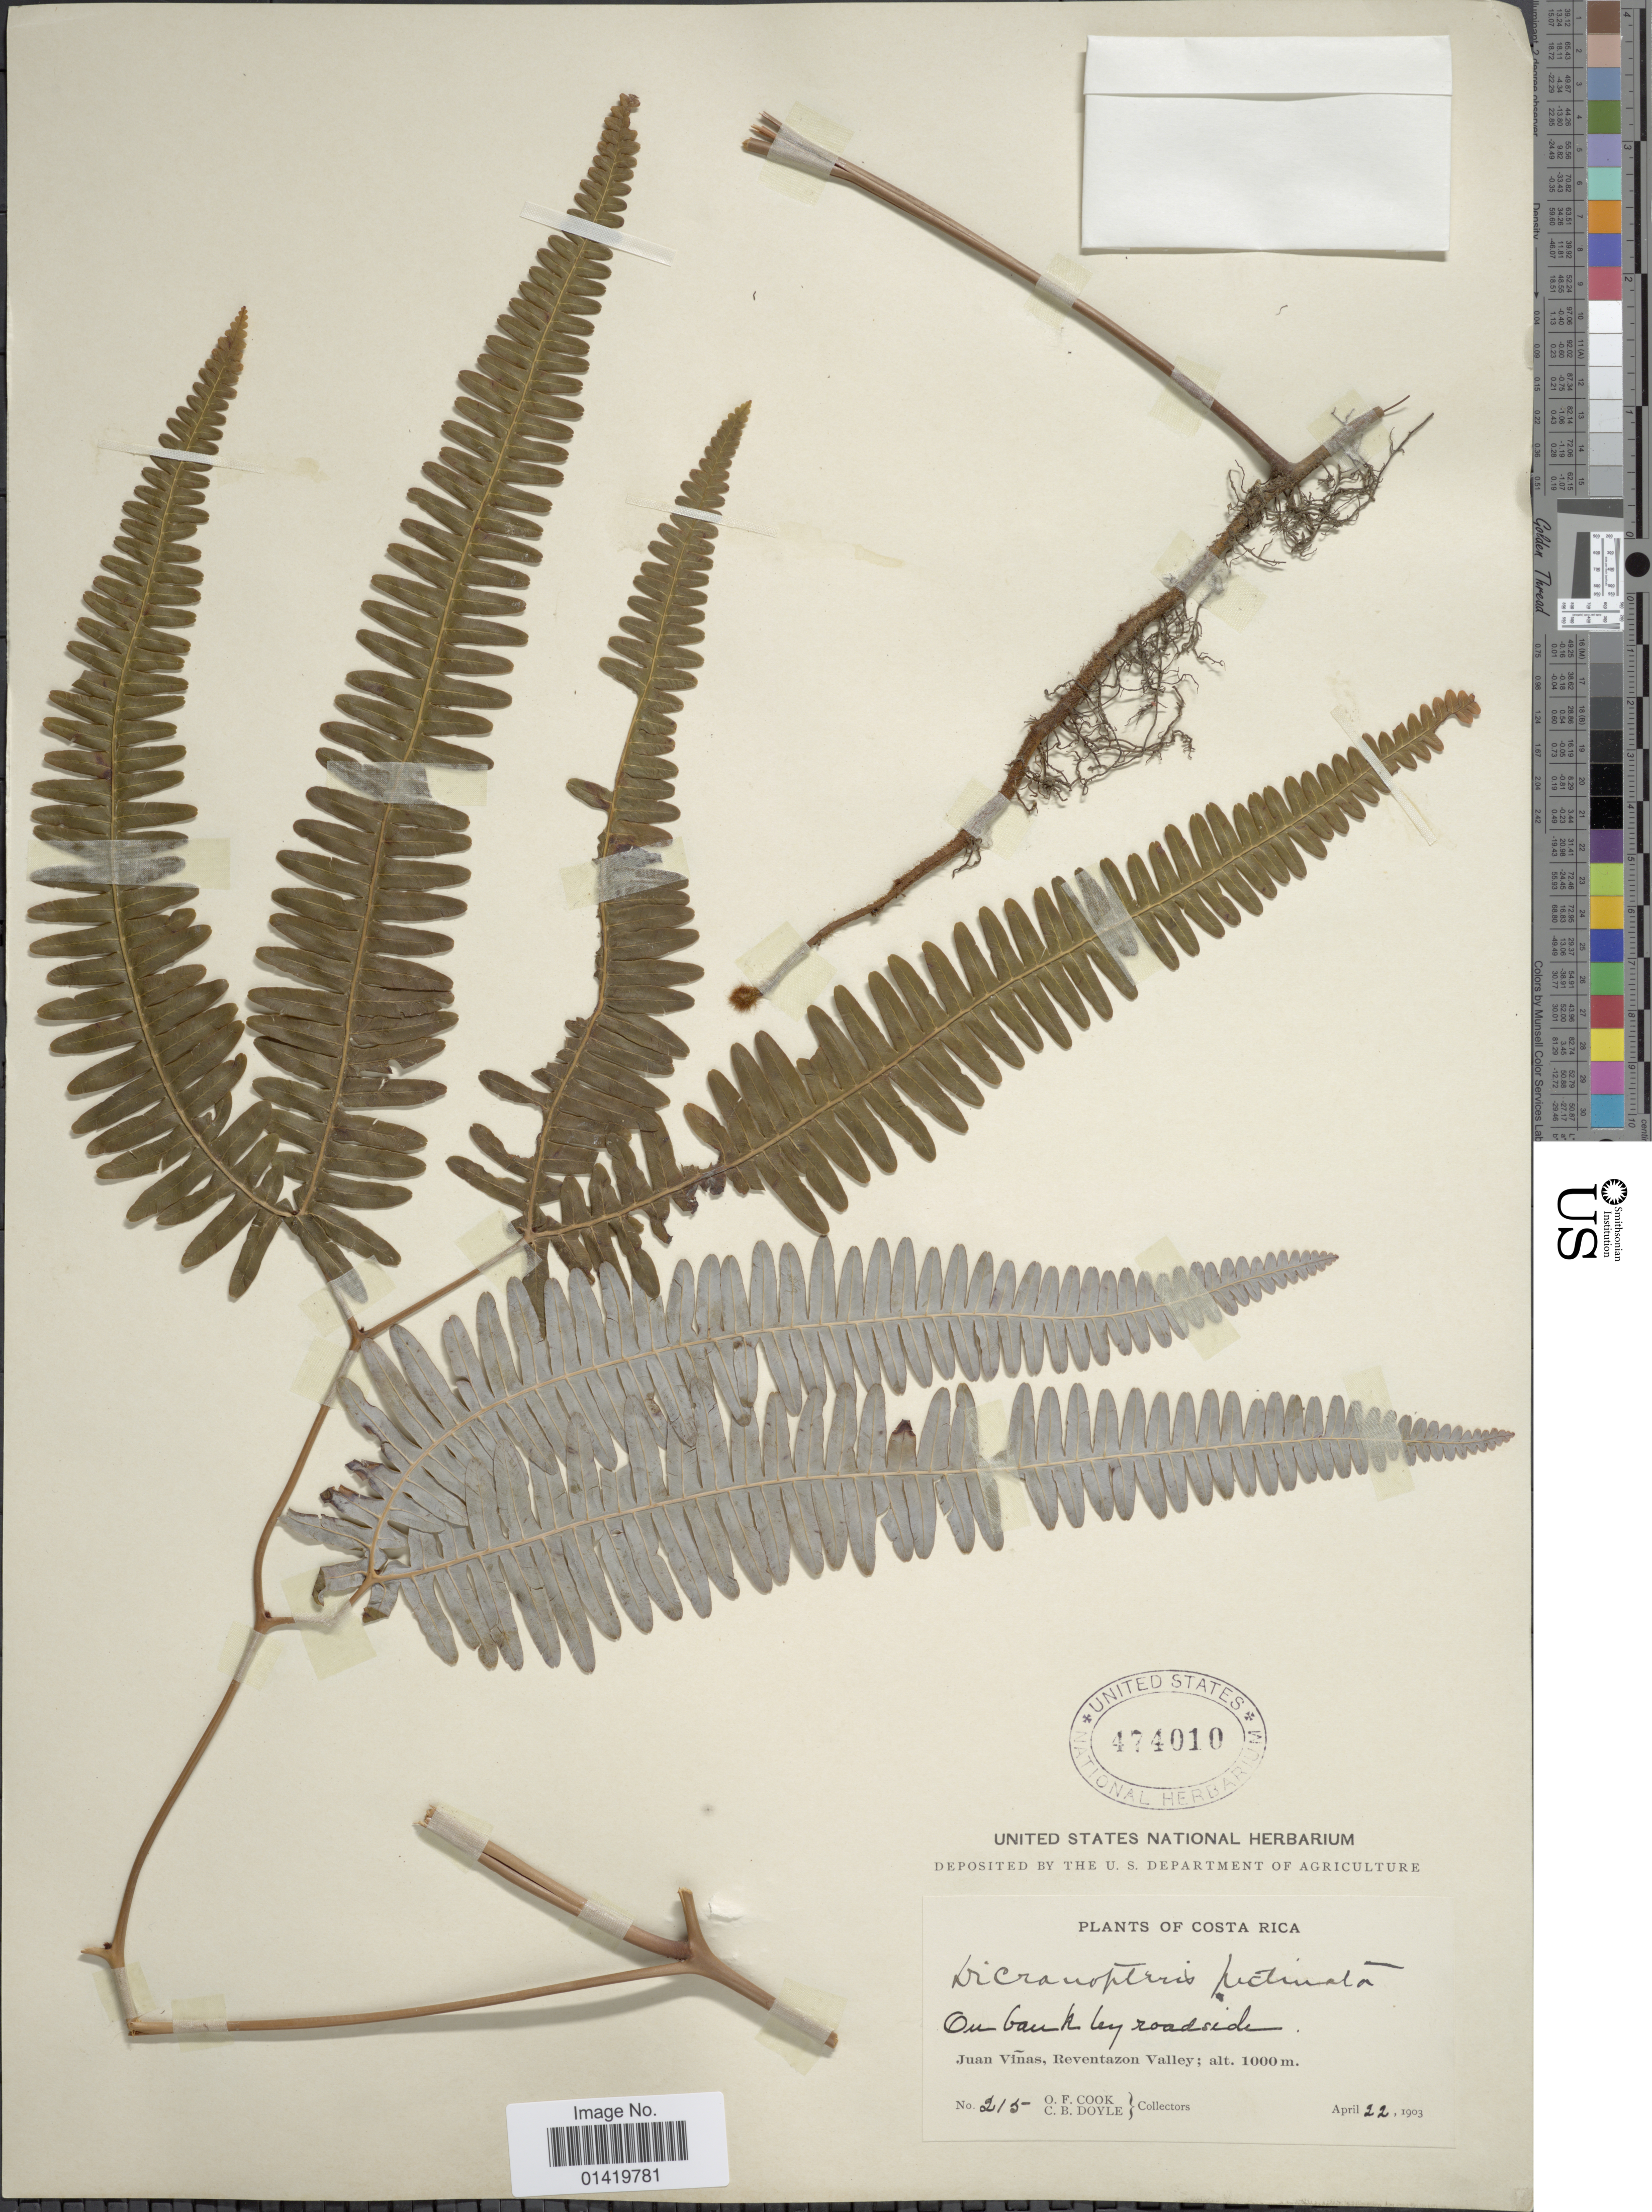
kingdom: Plantae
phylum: Tracheophyta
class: Polypodiopsida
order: Gleicheniales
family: Gleicheniaceae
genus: Gleichenella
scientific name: Gleichenella pectinata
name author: (Willd.) Ching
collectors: O. F. Cook & C. Doyle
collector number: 215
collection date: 1903-04-22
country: Costa Rica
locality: Juan Viñas, Reventazon Valley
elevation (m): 1000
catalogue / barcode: US 474010